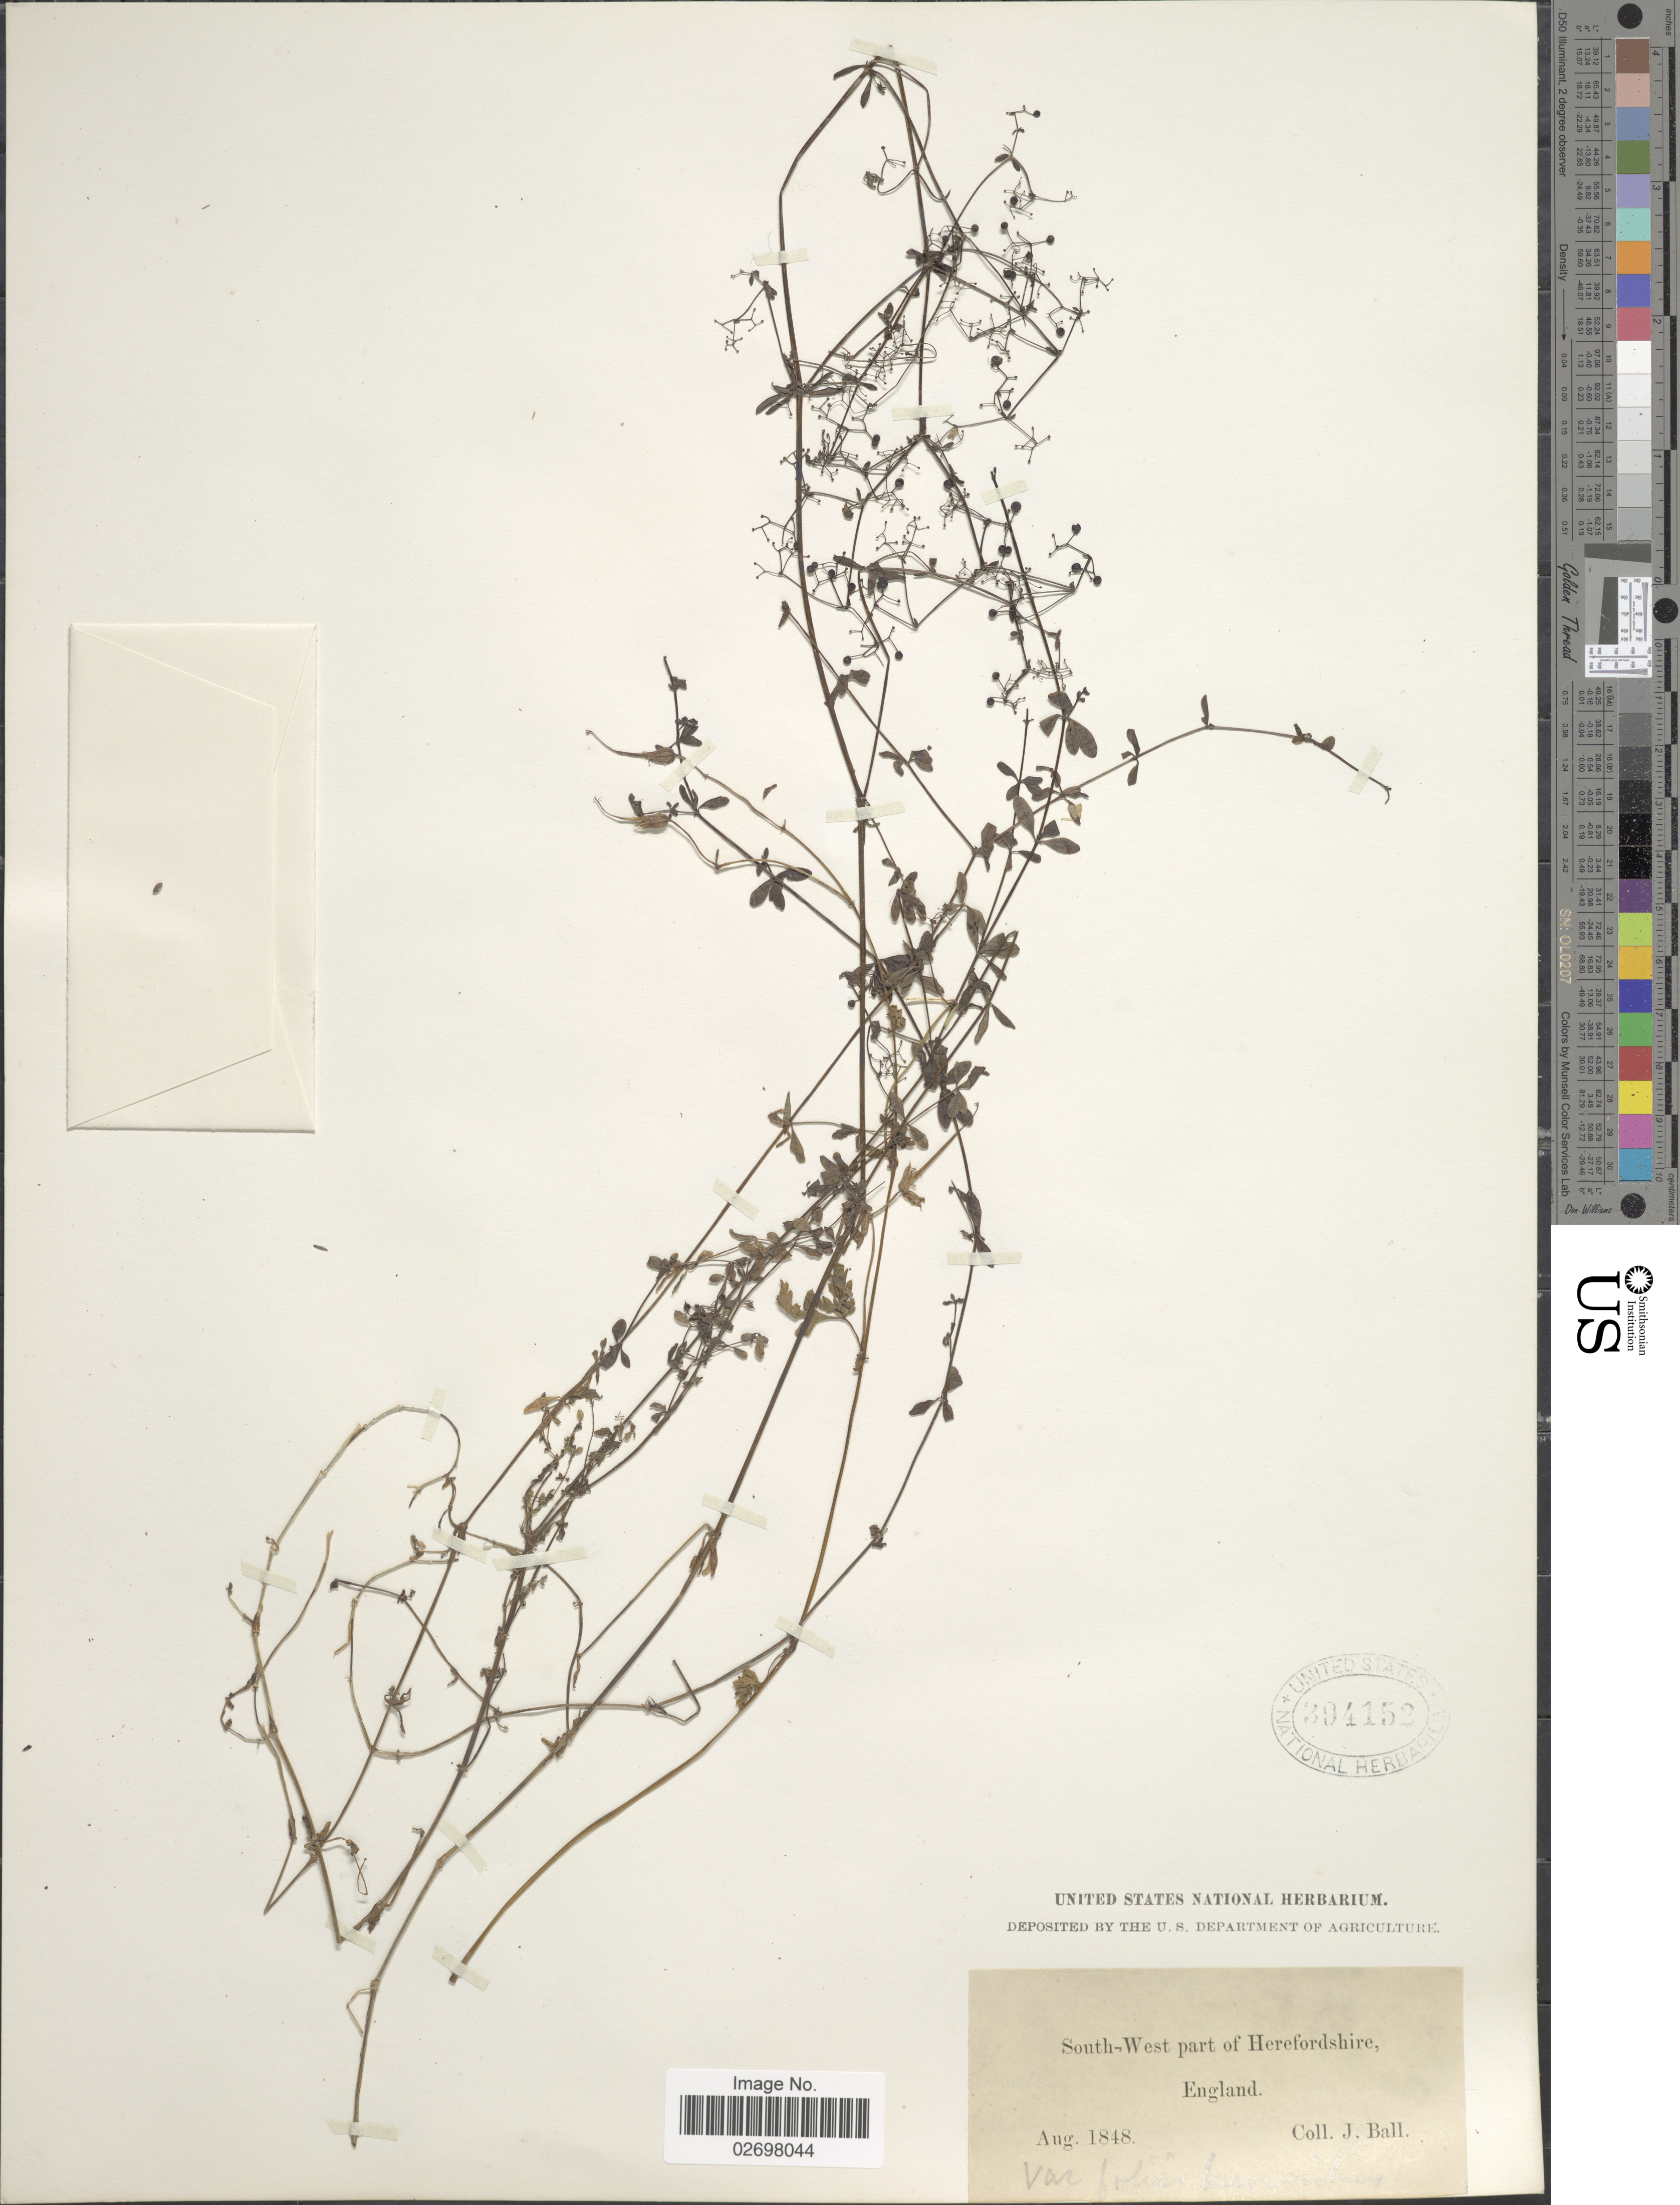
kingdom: Plantae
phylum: Tracheophyta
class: Magnoliopsida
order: Gentianales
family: Rubiaceae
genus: Galium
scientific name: Galium sp.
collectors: J. Ball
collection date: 1848-08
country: United Kingdom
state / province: England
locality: South-West part of Herefordshire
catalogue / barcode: US 394152